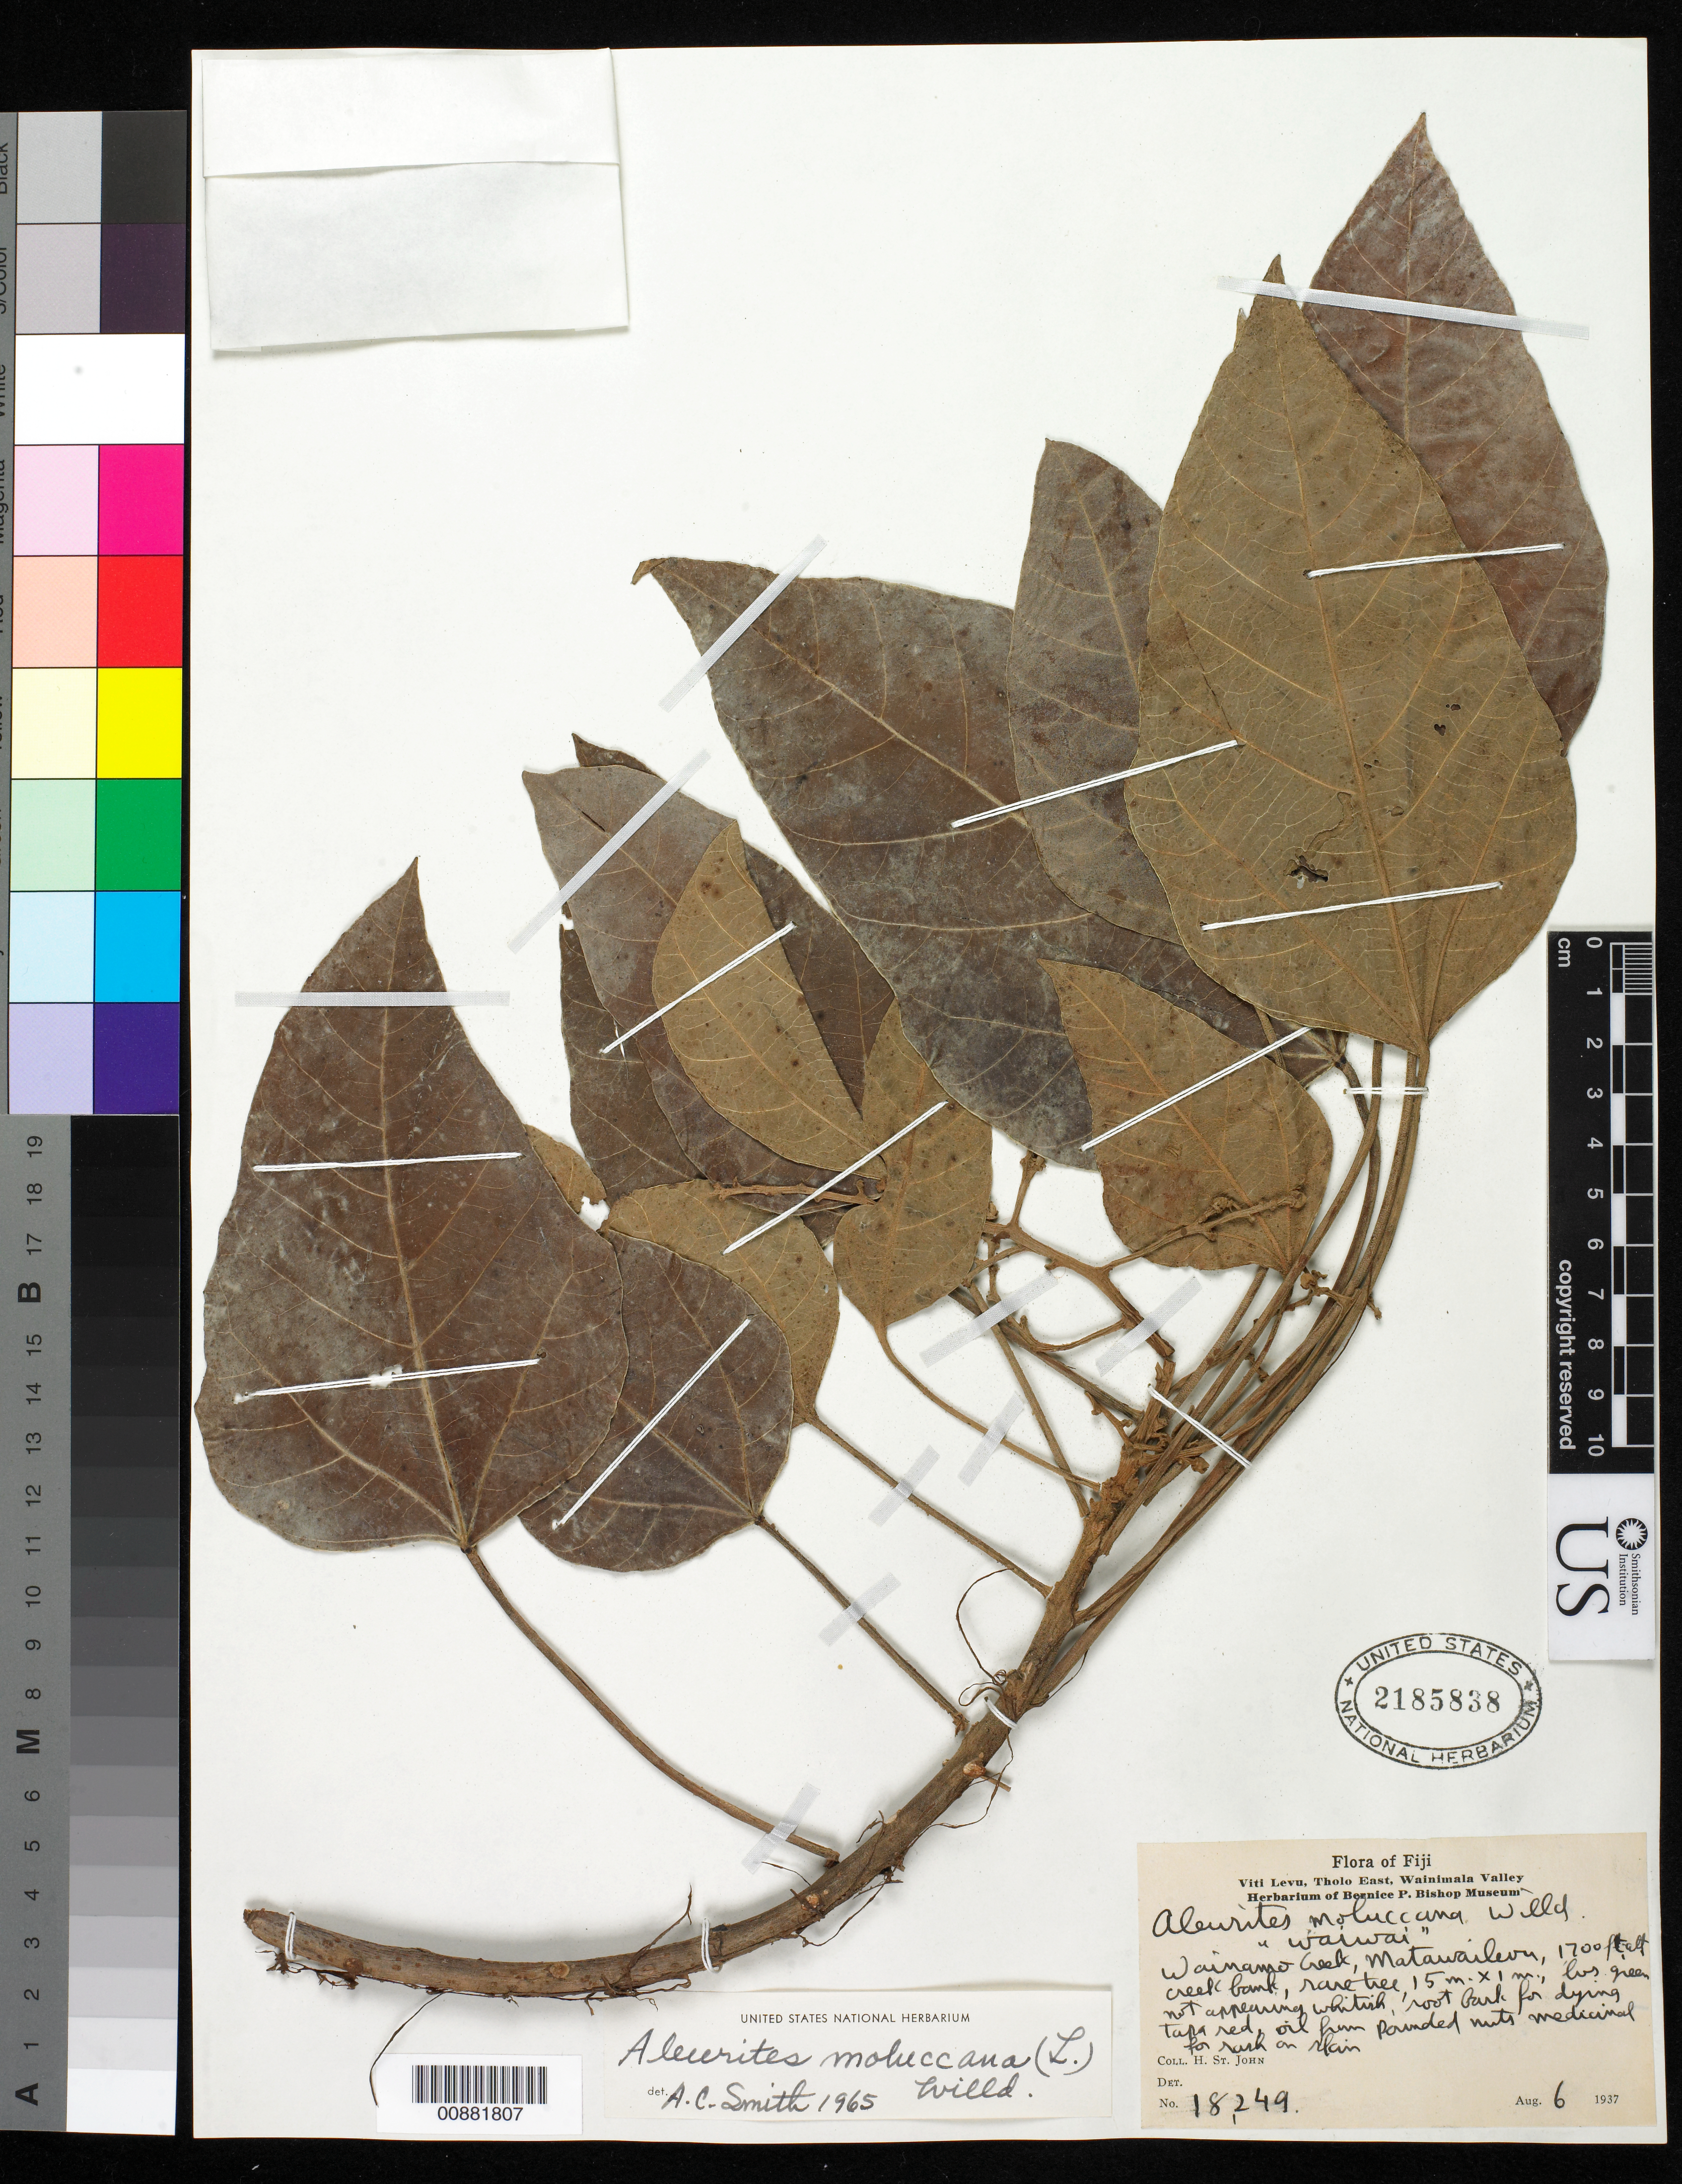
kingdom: Plantae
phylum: Tracheophyta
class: Magnoliopsida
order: Malpighiales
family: Euphorbiaceae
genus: Aleurites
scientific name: Aleurites moluccanus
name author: (L.) Willd.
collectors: H. St. John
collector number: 18249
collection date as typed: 06 Aug 1937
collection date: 1937-08-06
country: Fiji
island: Viti Levu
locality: Tholo E, Wainnnimala Valley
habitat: creek bank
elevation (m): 518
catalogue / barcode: US 2185838